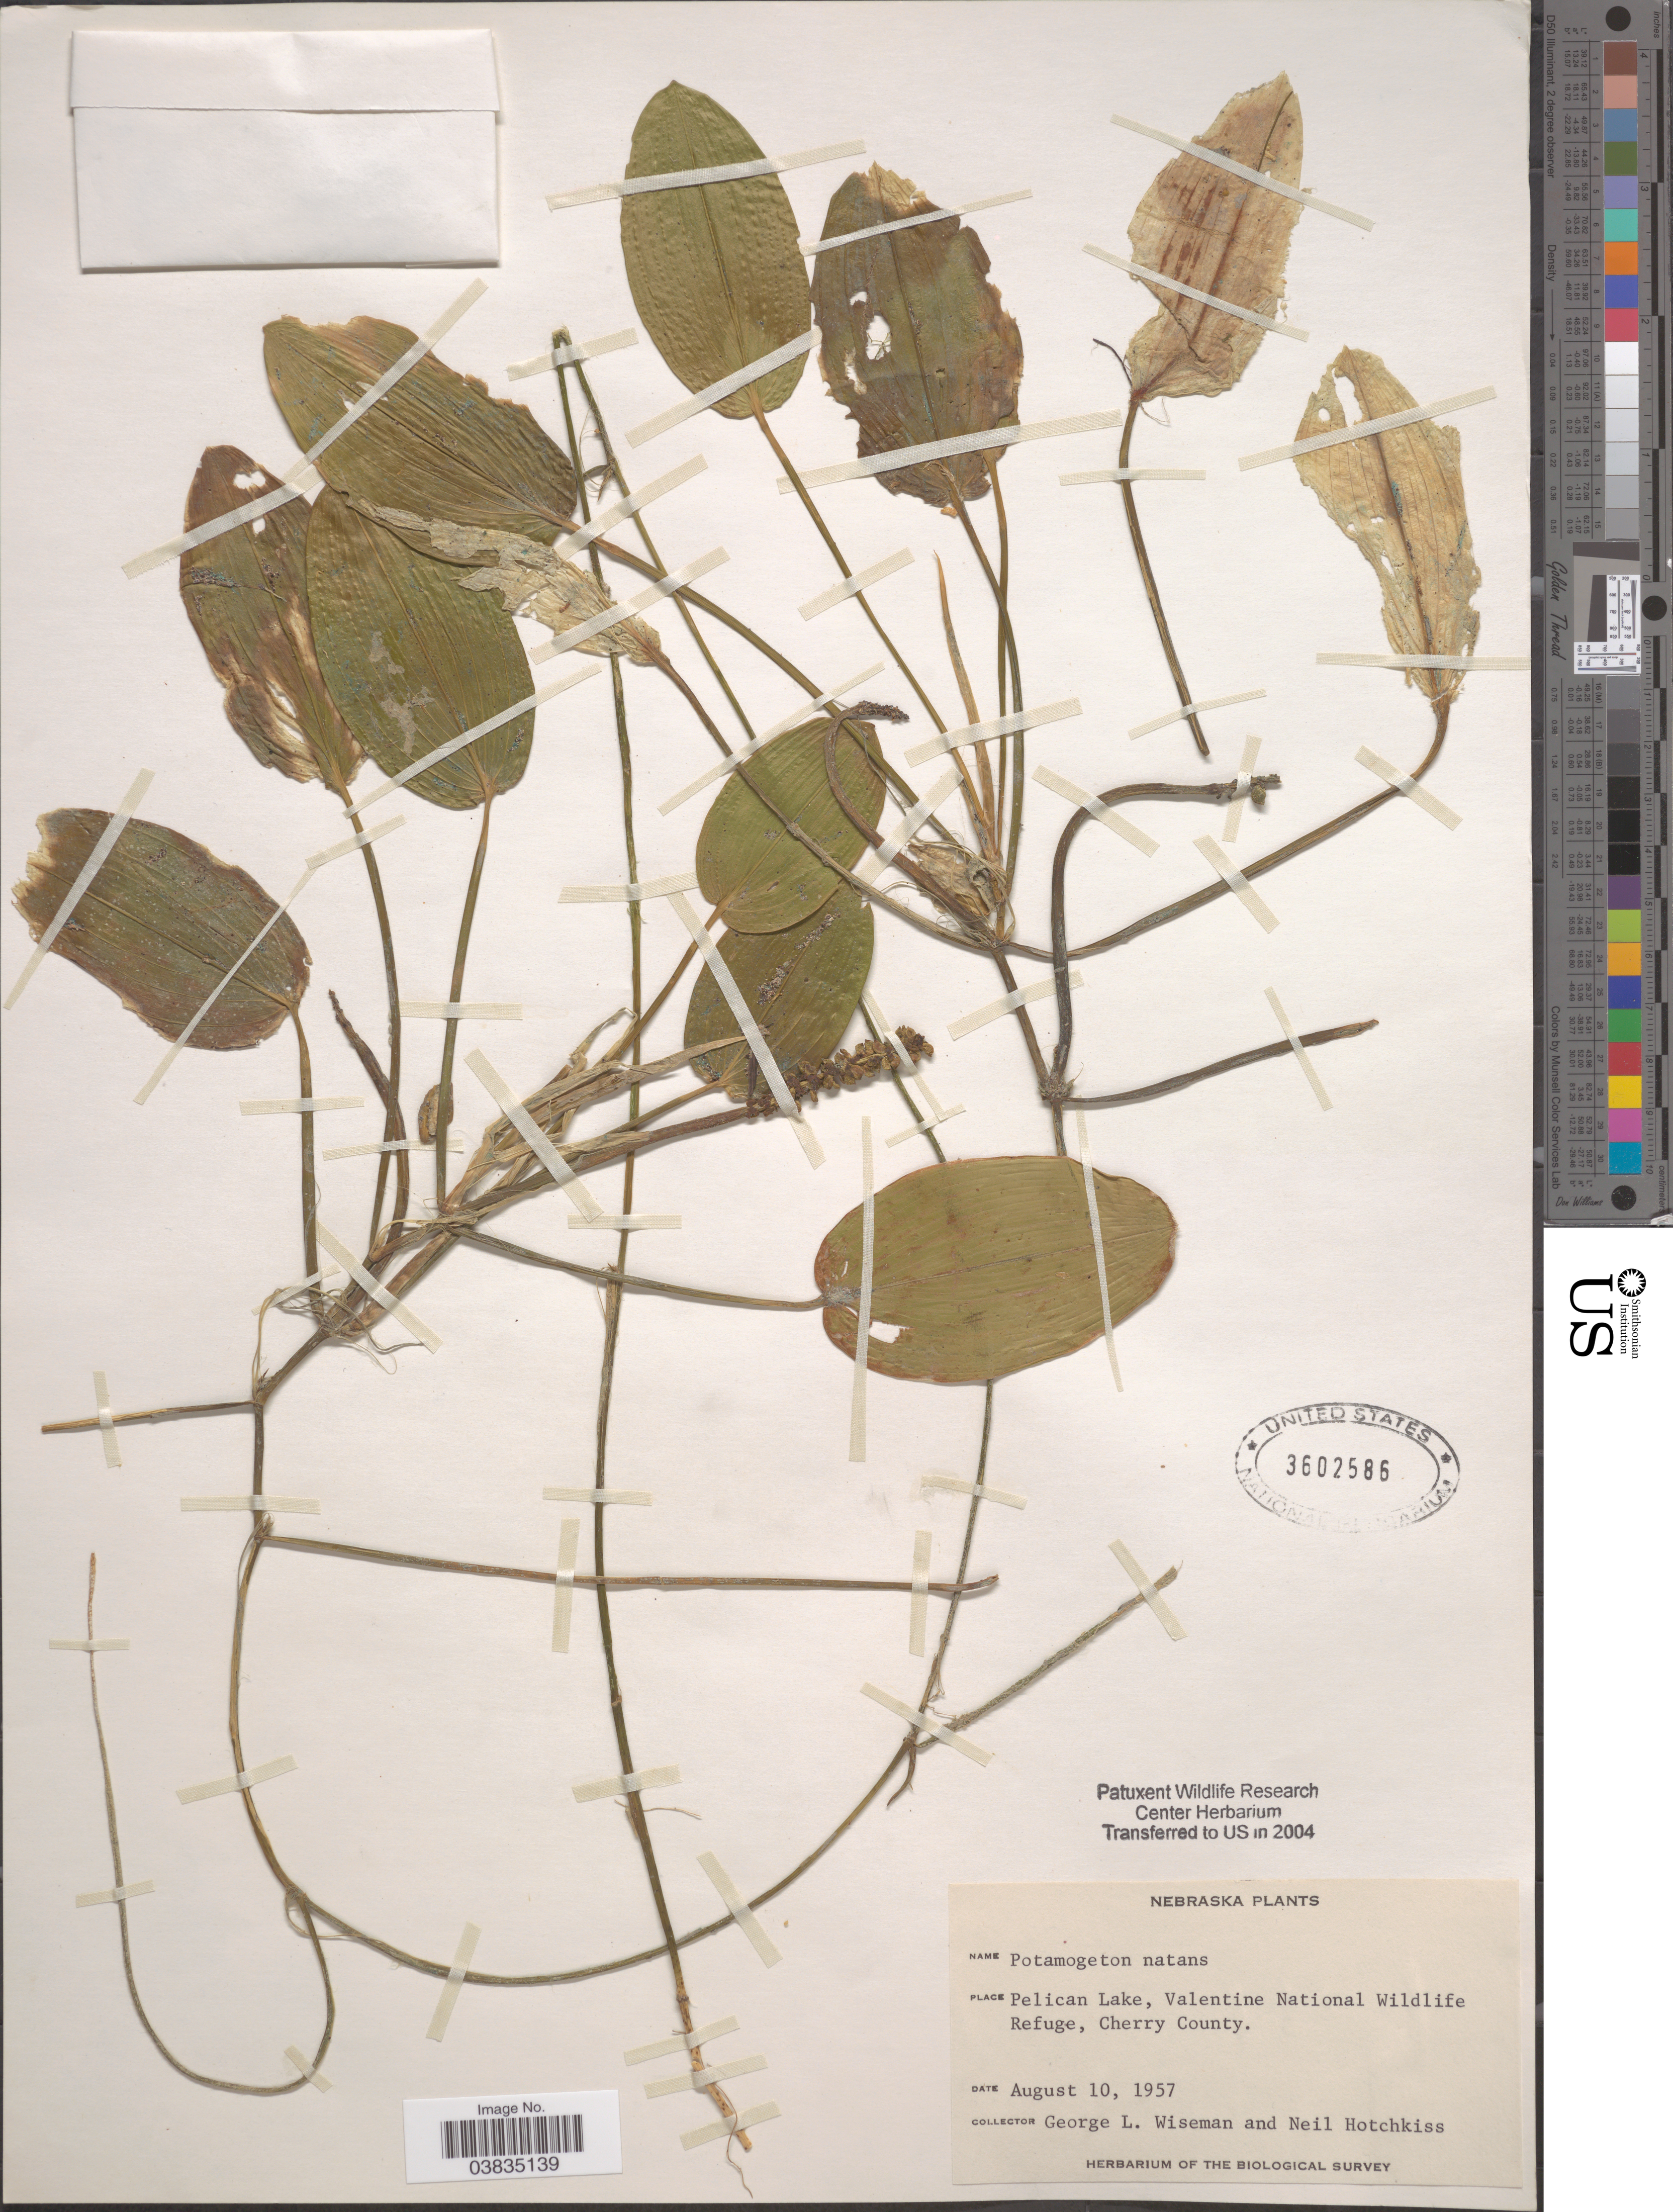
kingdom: Plantae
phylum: Tracheophyta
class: Liliopsida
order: Alismatales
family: Potamogetonaceae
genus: Potamogeton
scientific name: Potamogeton natans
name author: L.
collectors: G. Wiseman & N. Hotchkiss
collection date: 1957-08-10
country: United States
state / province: Nebraska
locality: Pelican Lake, Valentine National Wildlife Refuge, Cherry County.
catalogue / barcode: US 3602586